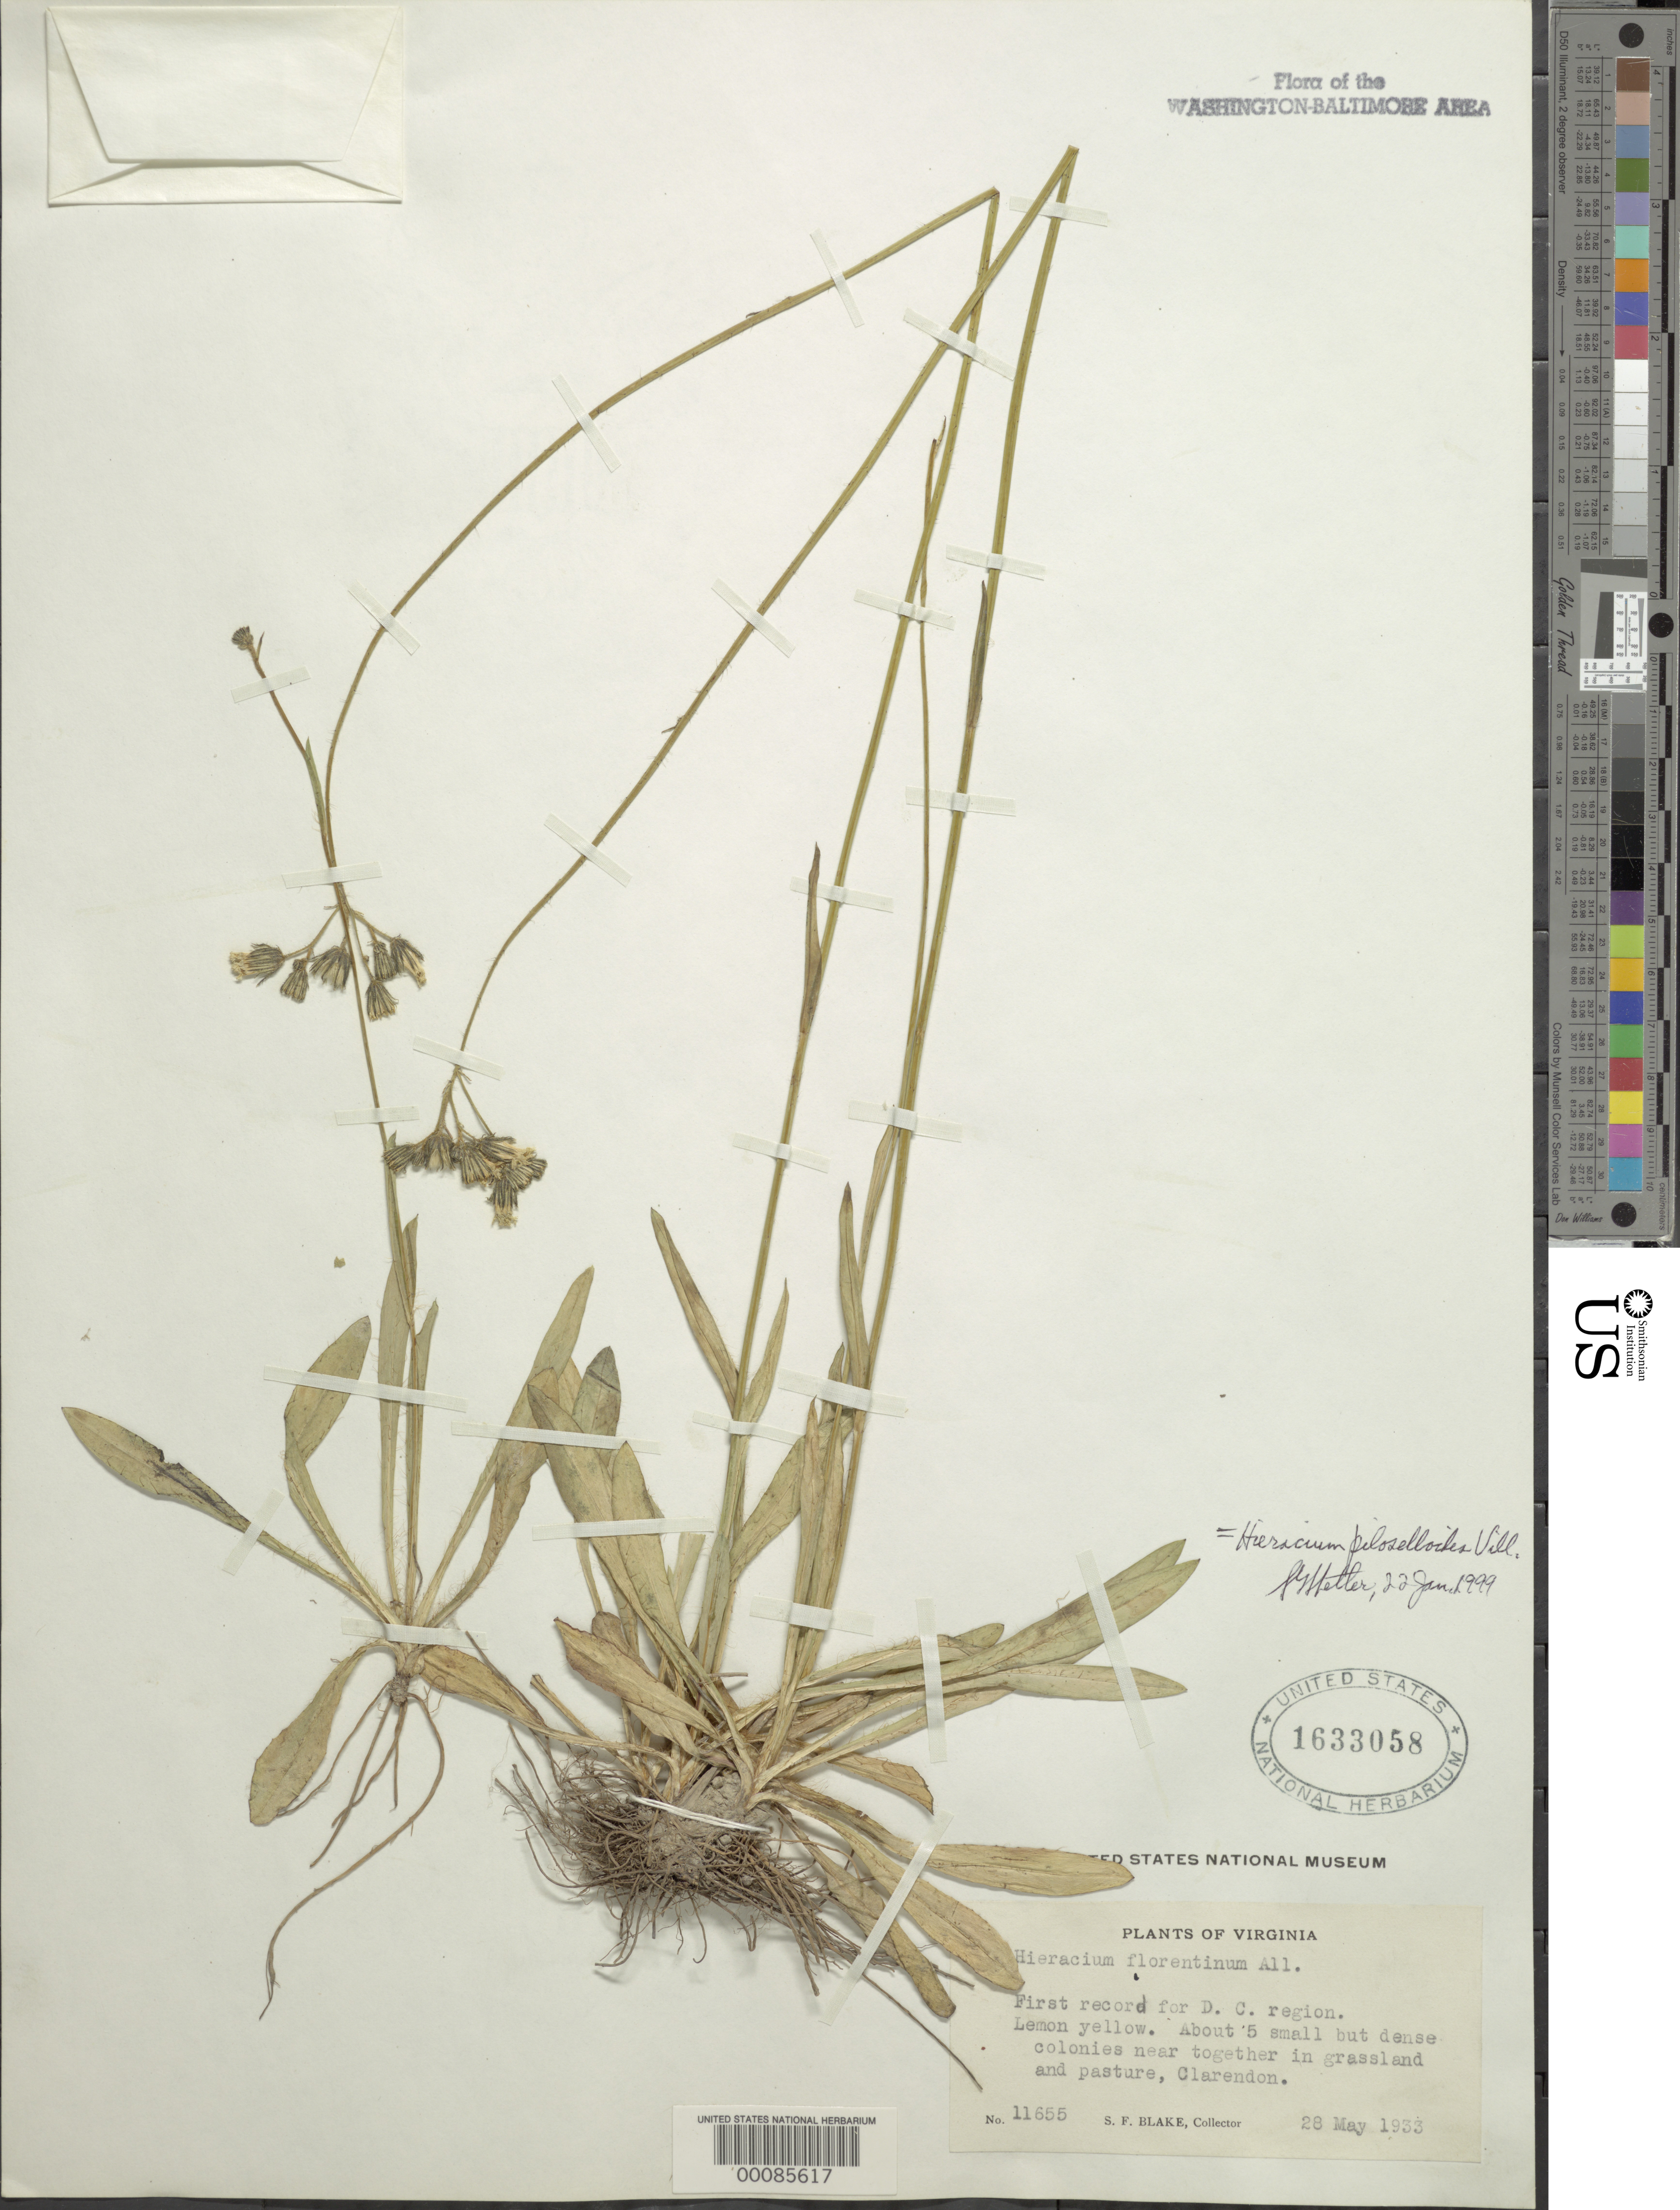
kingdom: Plantae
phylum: Tracheophyta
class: Magnoliopsida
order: Asterales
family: Asteraceae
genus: Pilosella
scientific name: Pilosella piloselloides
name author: (Vill.) Soják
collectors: S. Blake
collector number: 11655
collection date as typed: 28 May 1933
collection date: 1933-05-28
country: United States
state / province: Virginia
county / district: Arlington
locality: Clarendon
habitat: Grassland and pasture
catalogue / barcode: US 1633058